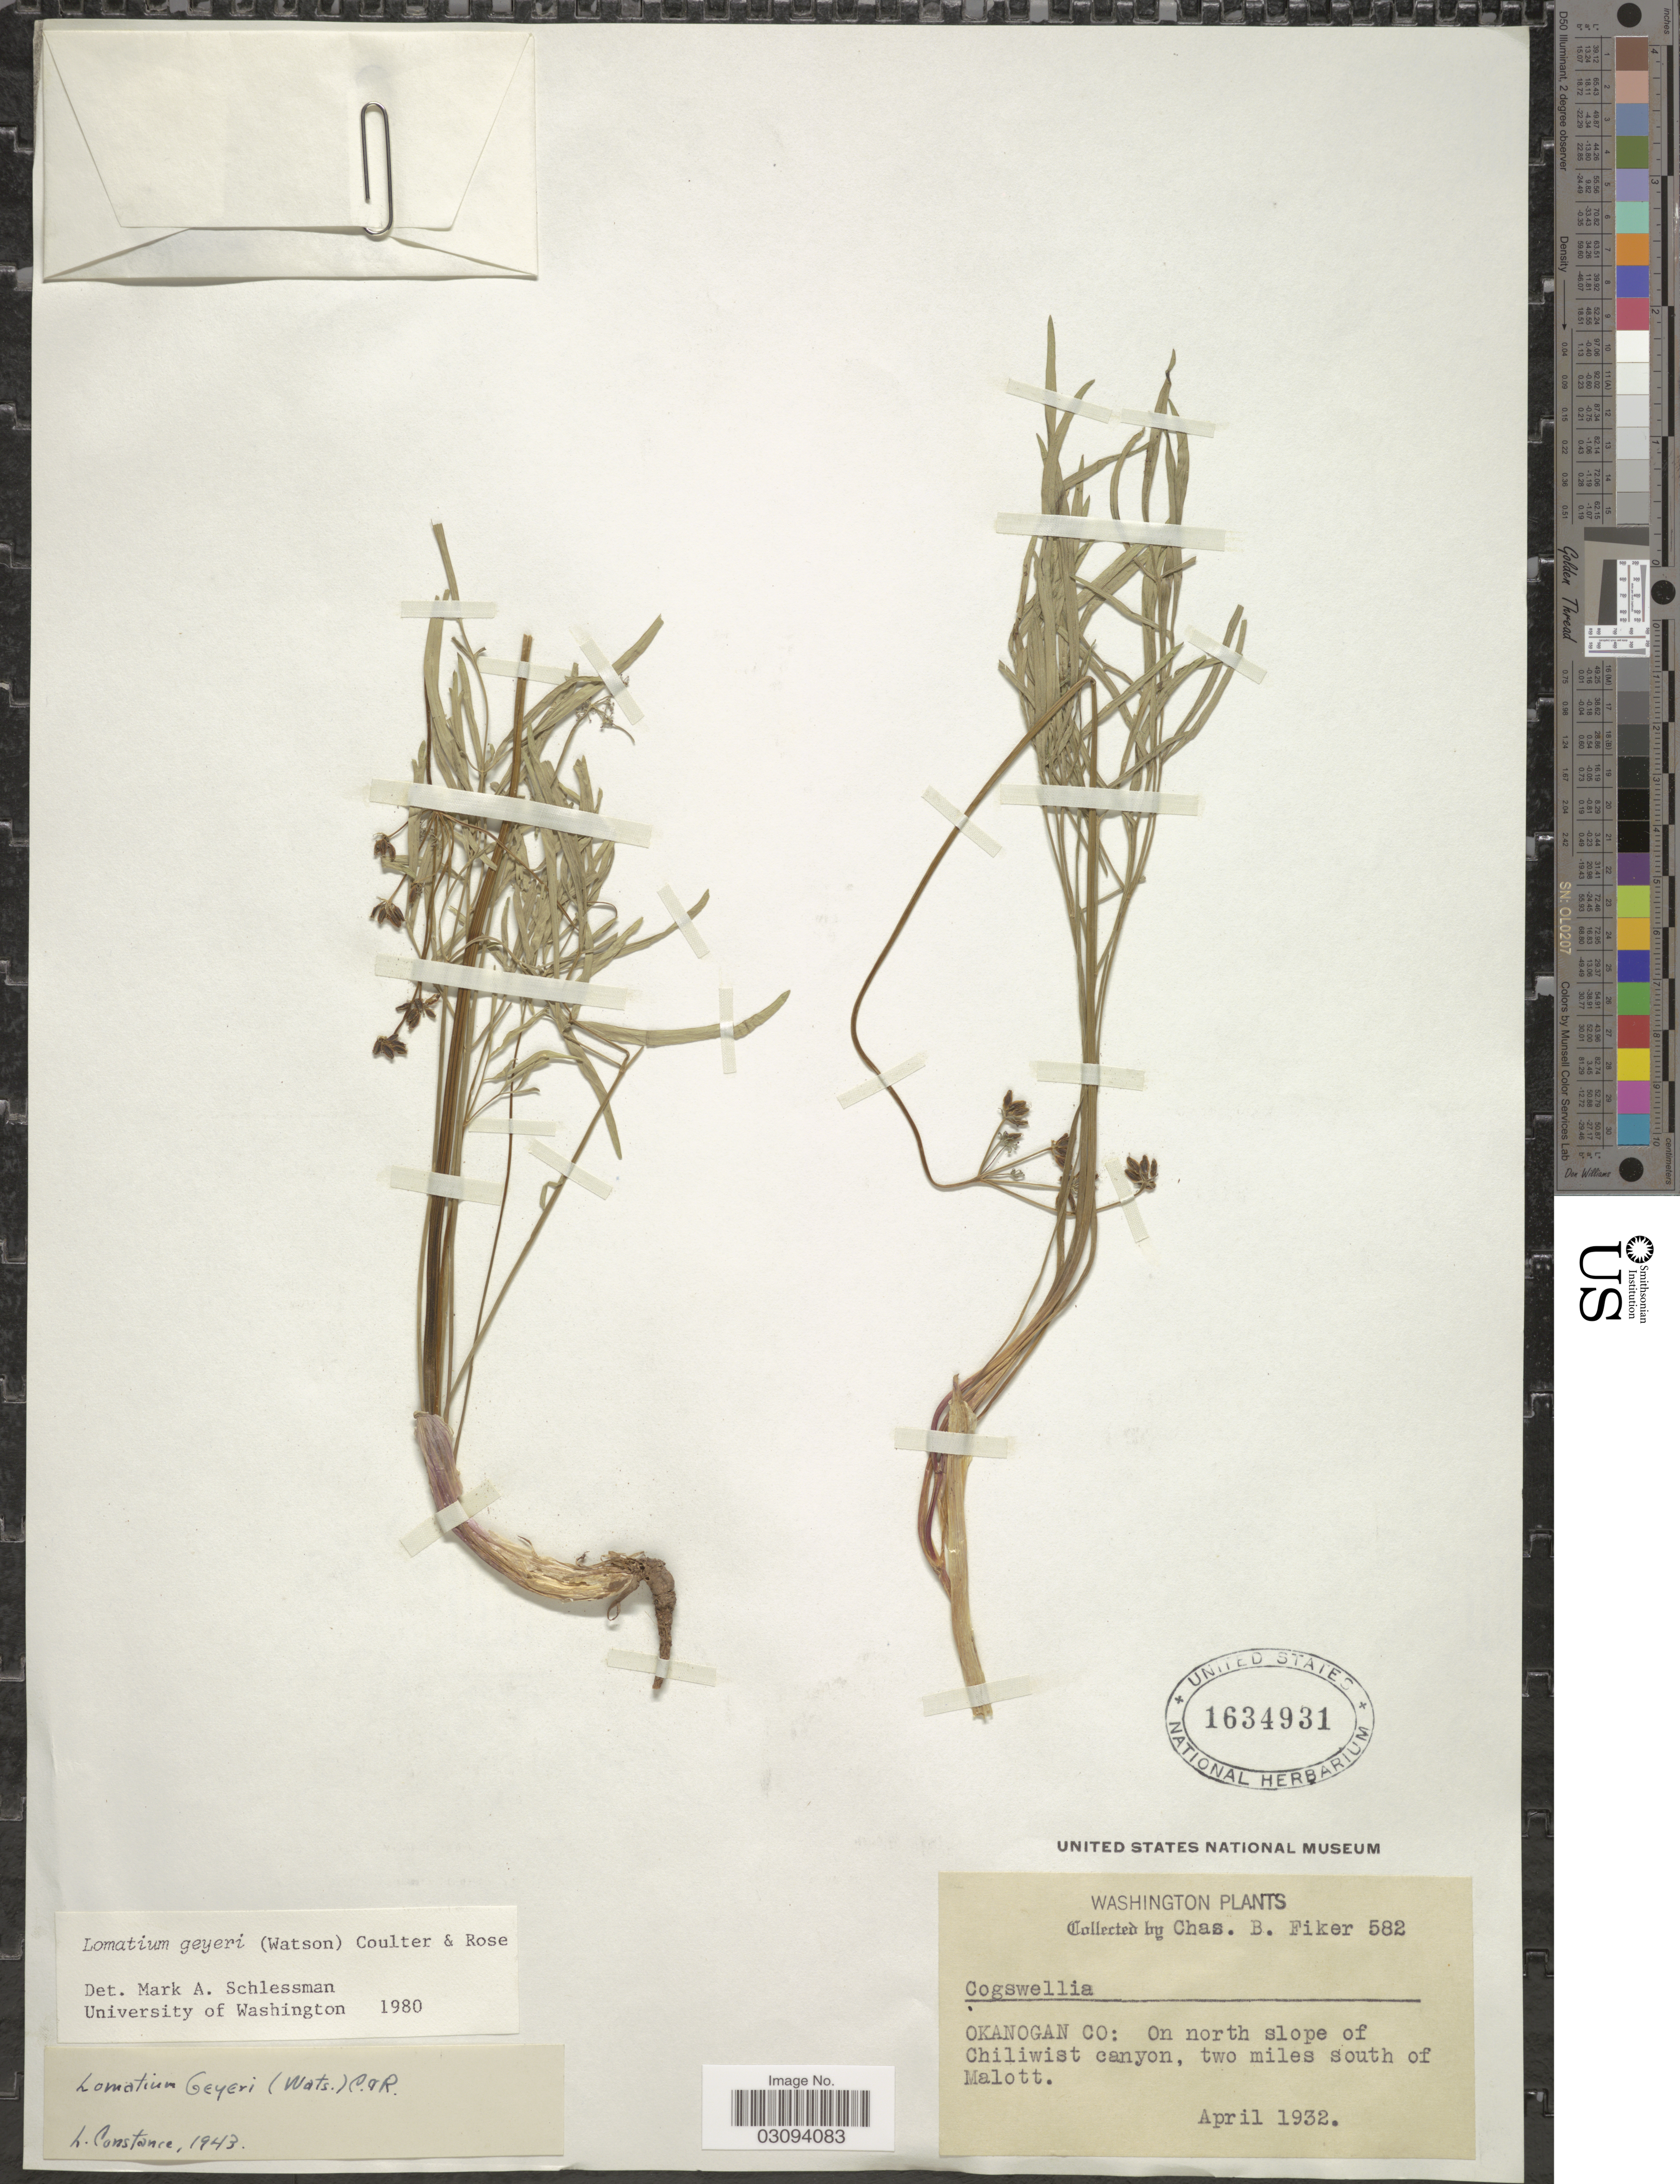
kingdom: Plantae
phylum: Tracheophyta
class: Magnoliopsida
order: Apiales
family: Apiaceae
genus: Lomatium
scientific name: Lomatium geyeri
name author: (S. Watson) J.M. Coult. & Rose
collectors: C. Fiker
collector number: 582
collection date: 1932-04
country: United States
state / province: Washington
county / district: Okanogan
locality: Okanogan Co: on north slope of Chiliwist canyon, two miles south of Malott.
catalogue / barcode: US 1634931